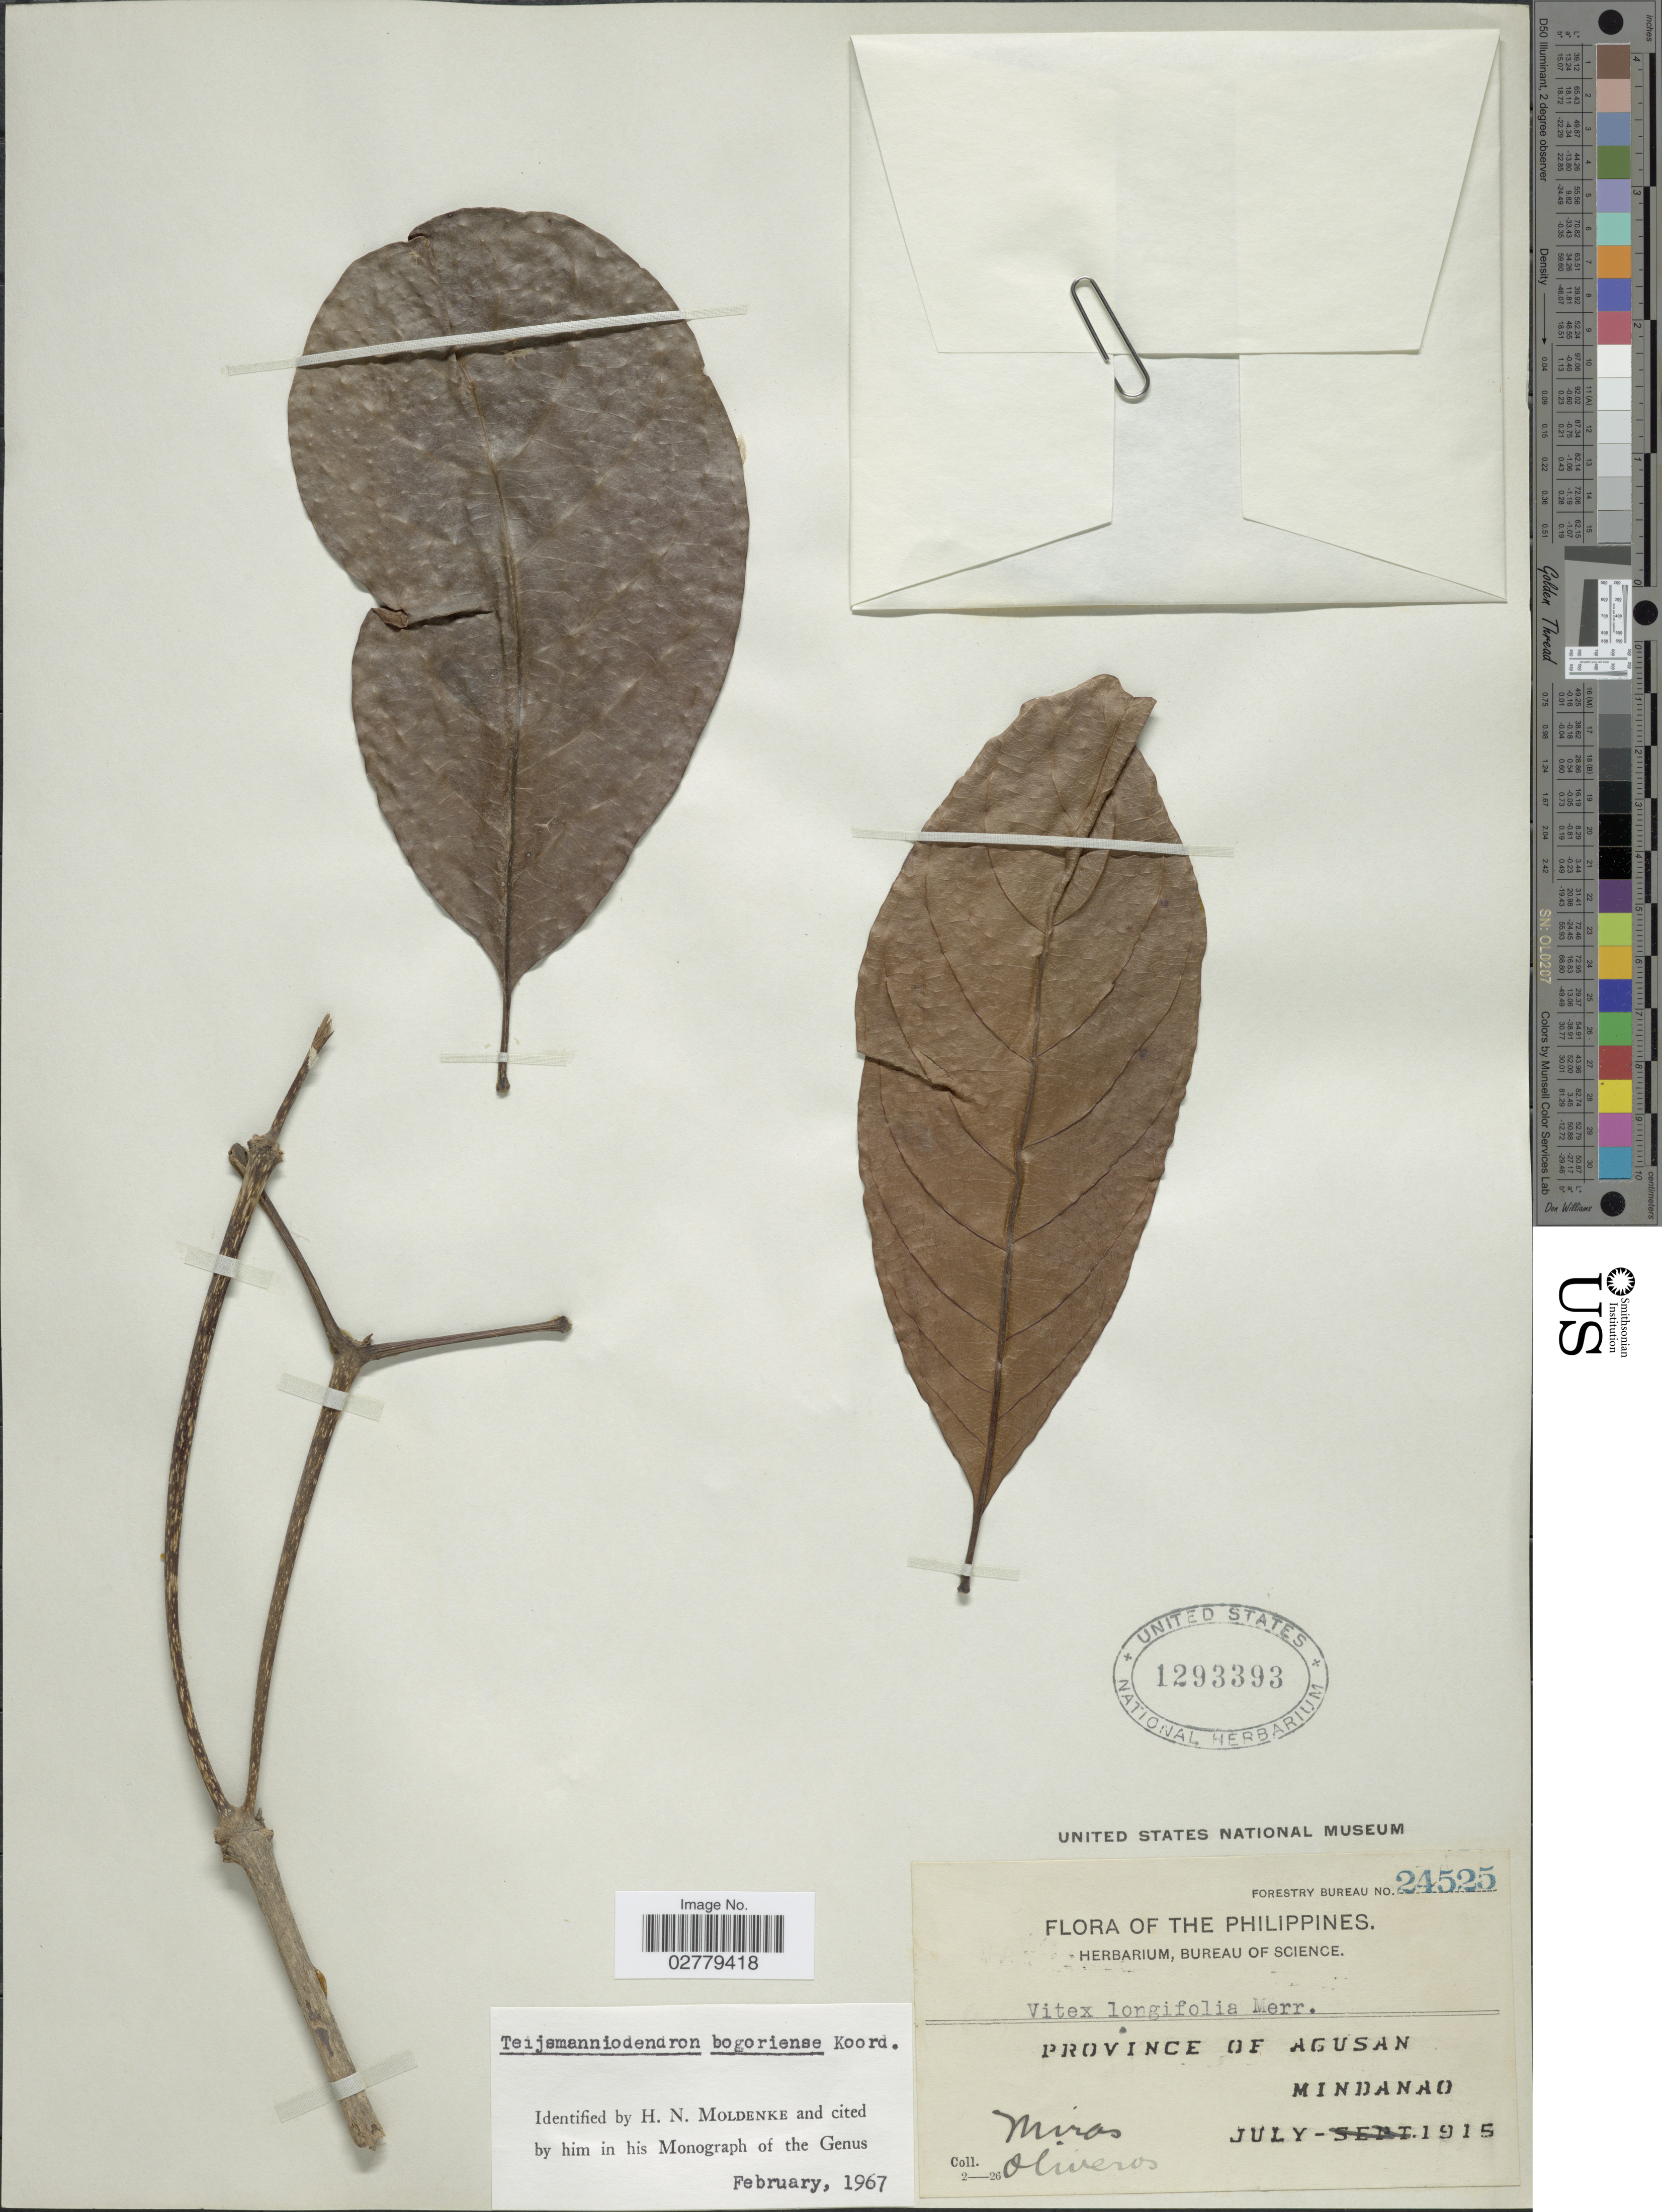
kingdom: Plantae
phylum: Tracheophyta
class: Magnoliopsida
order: Lamiales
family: Lamiaceae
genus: Teijsmanniodendron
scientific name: Teijsmanniodendron bogoriense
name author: Koord.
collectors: Miras & Oliveros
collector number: Forestry Bureau 24525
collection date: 1915-07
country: Philippines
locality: Province of Agusan. Mindanao.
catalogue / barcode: US 1293393